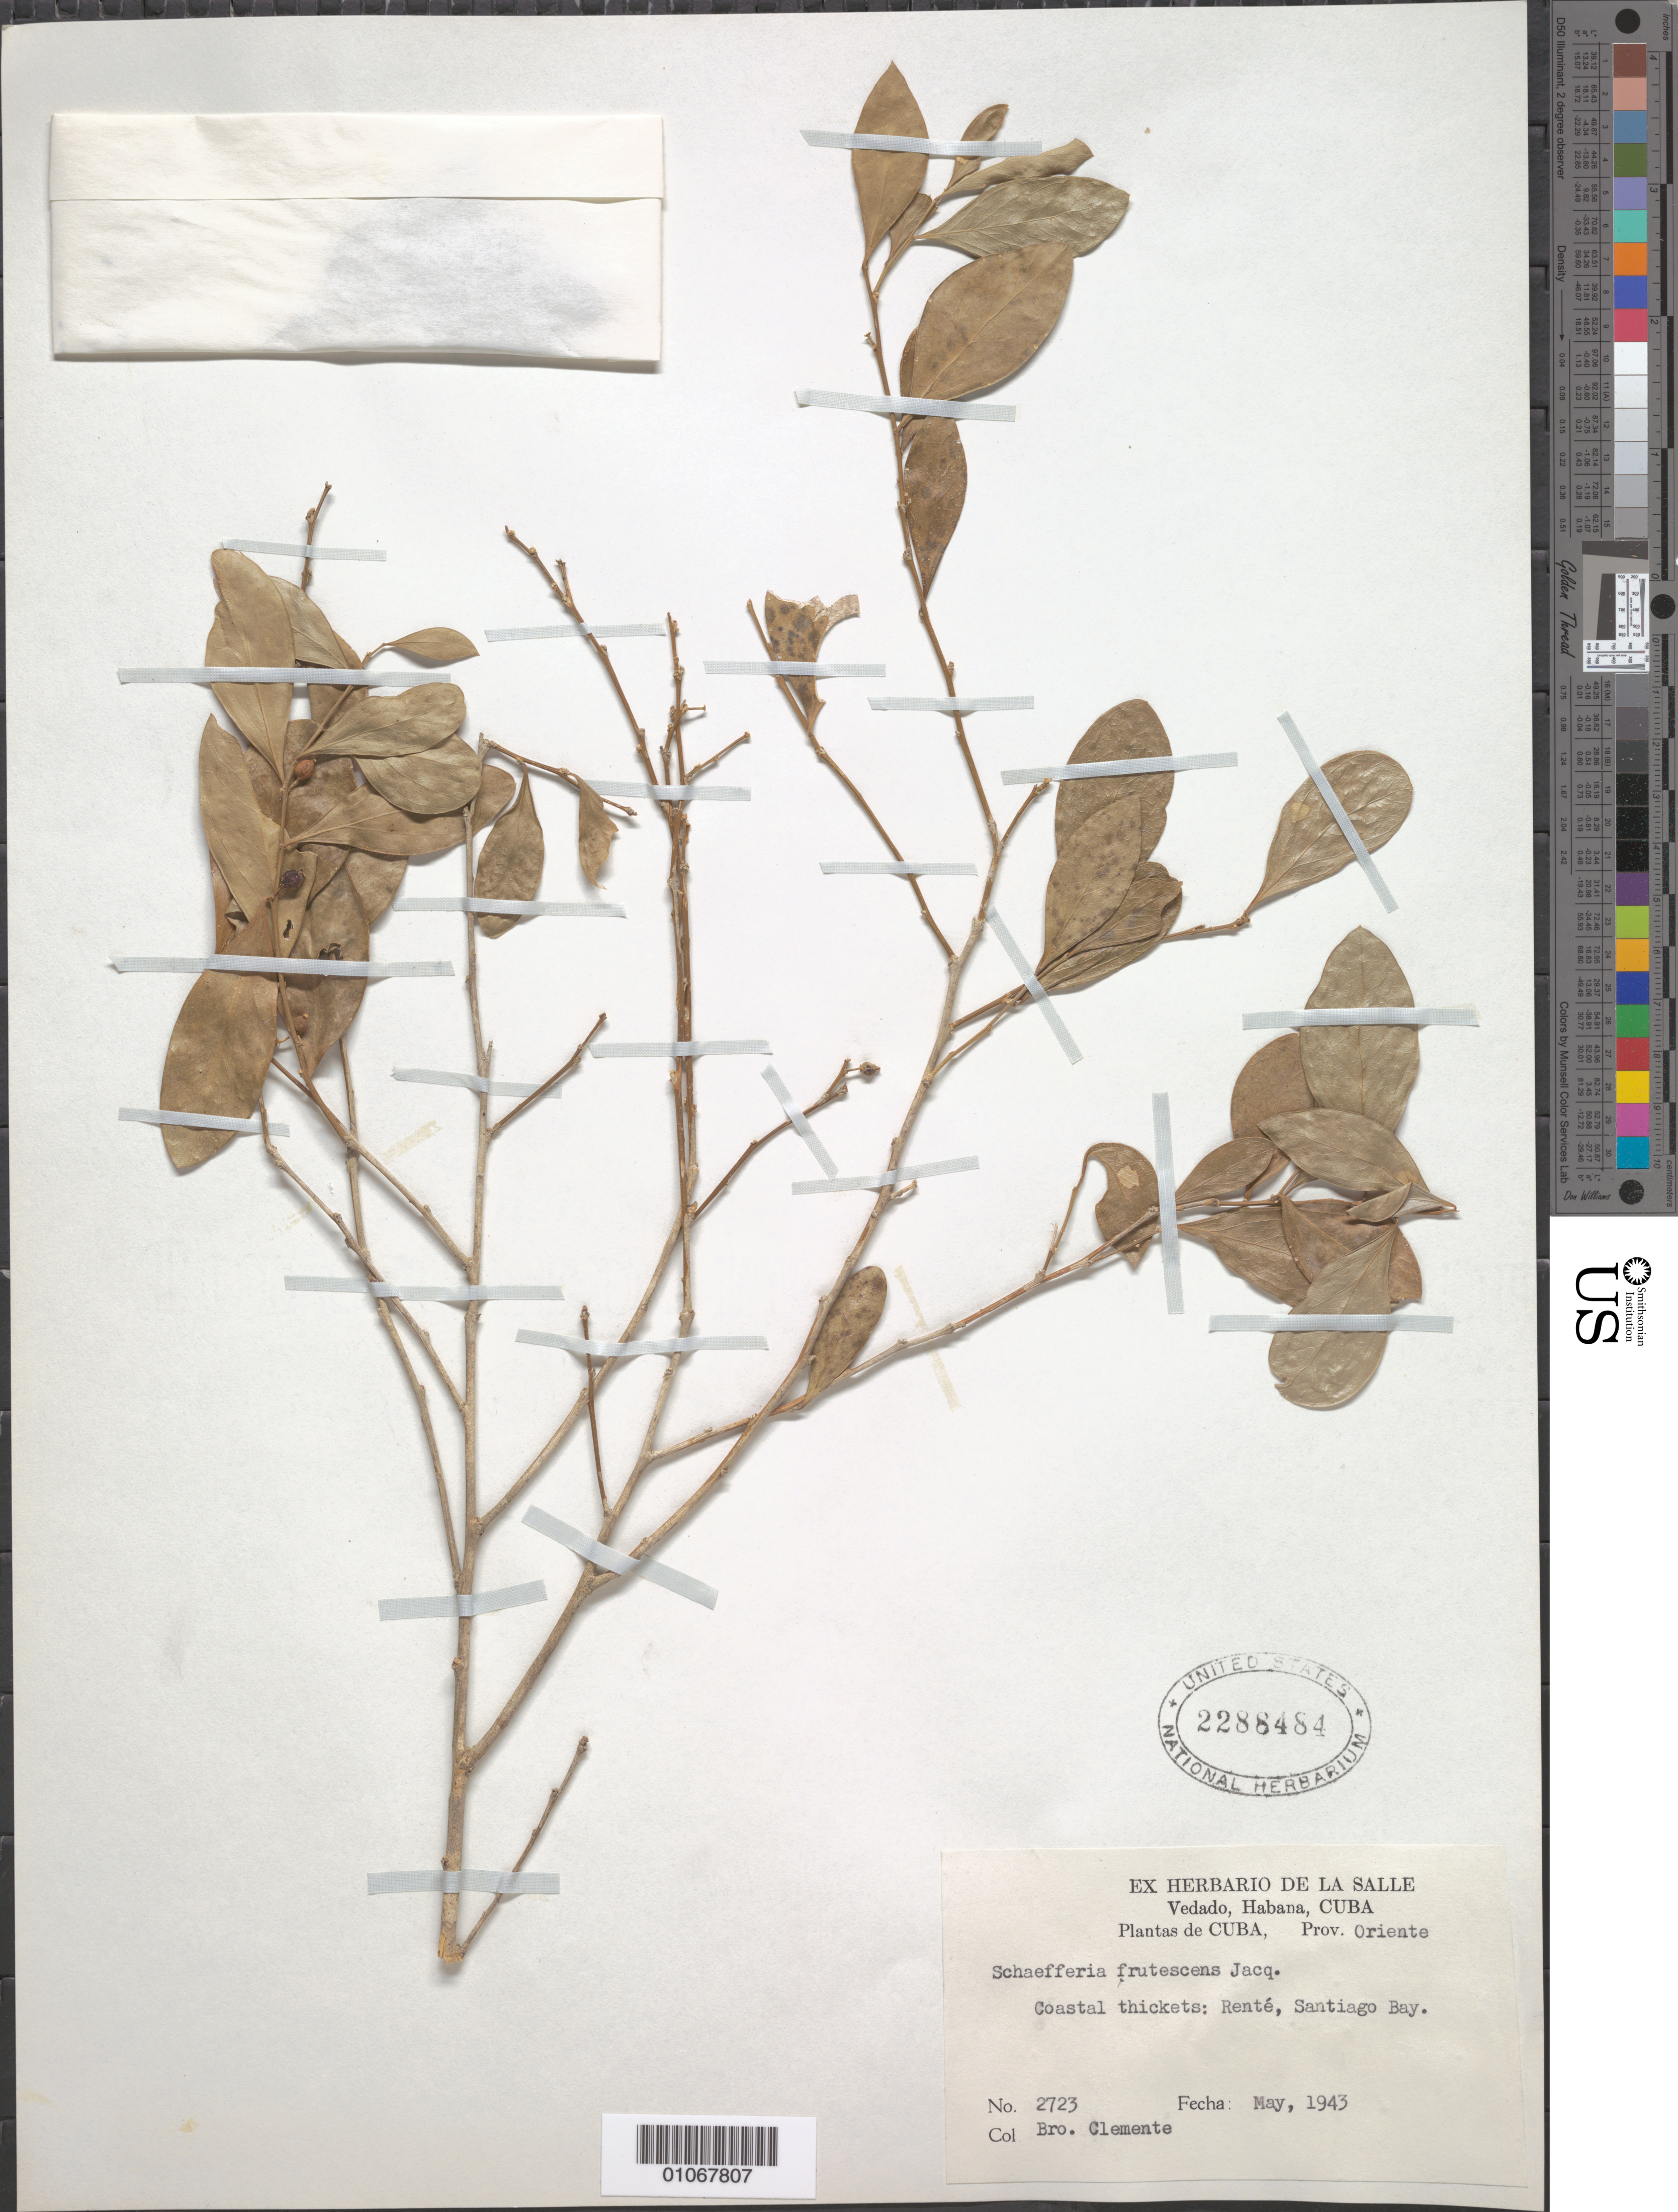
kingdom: Plantae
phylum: Tracheophyta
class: Magnoliopsida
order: Celastrales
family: Celastraceae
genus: Schaefferia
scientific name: Schaefferia frutescens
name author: Jacq.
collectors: Bro. Clemente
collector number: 2723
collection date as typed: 01 May 1943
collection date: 1943-05-01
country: Cuba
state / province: Santiago de Cuba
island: Cuba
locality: Coastal thickets: Rente, Santiago bay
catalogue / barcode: US 2288484